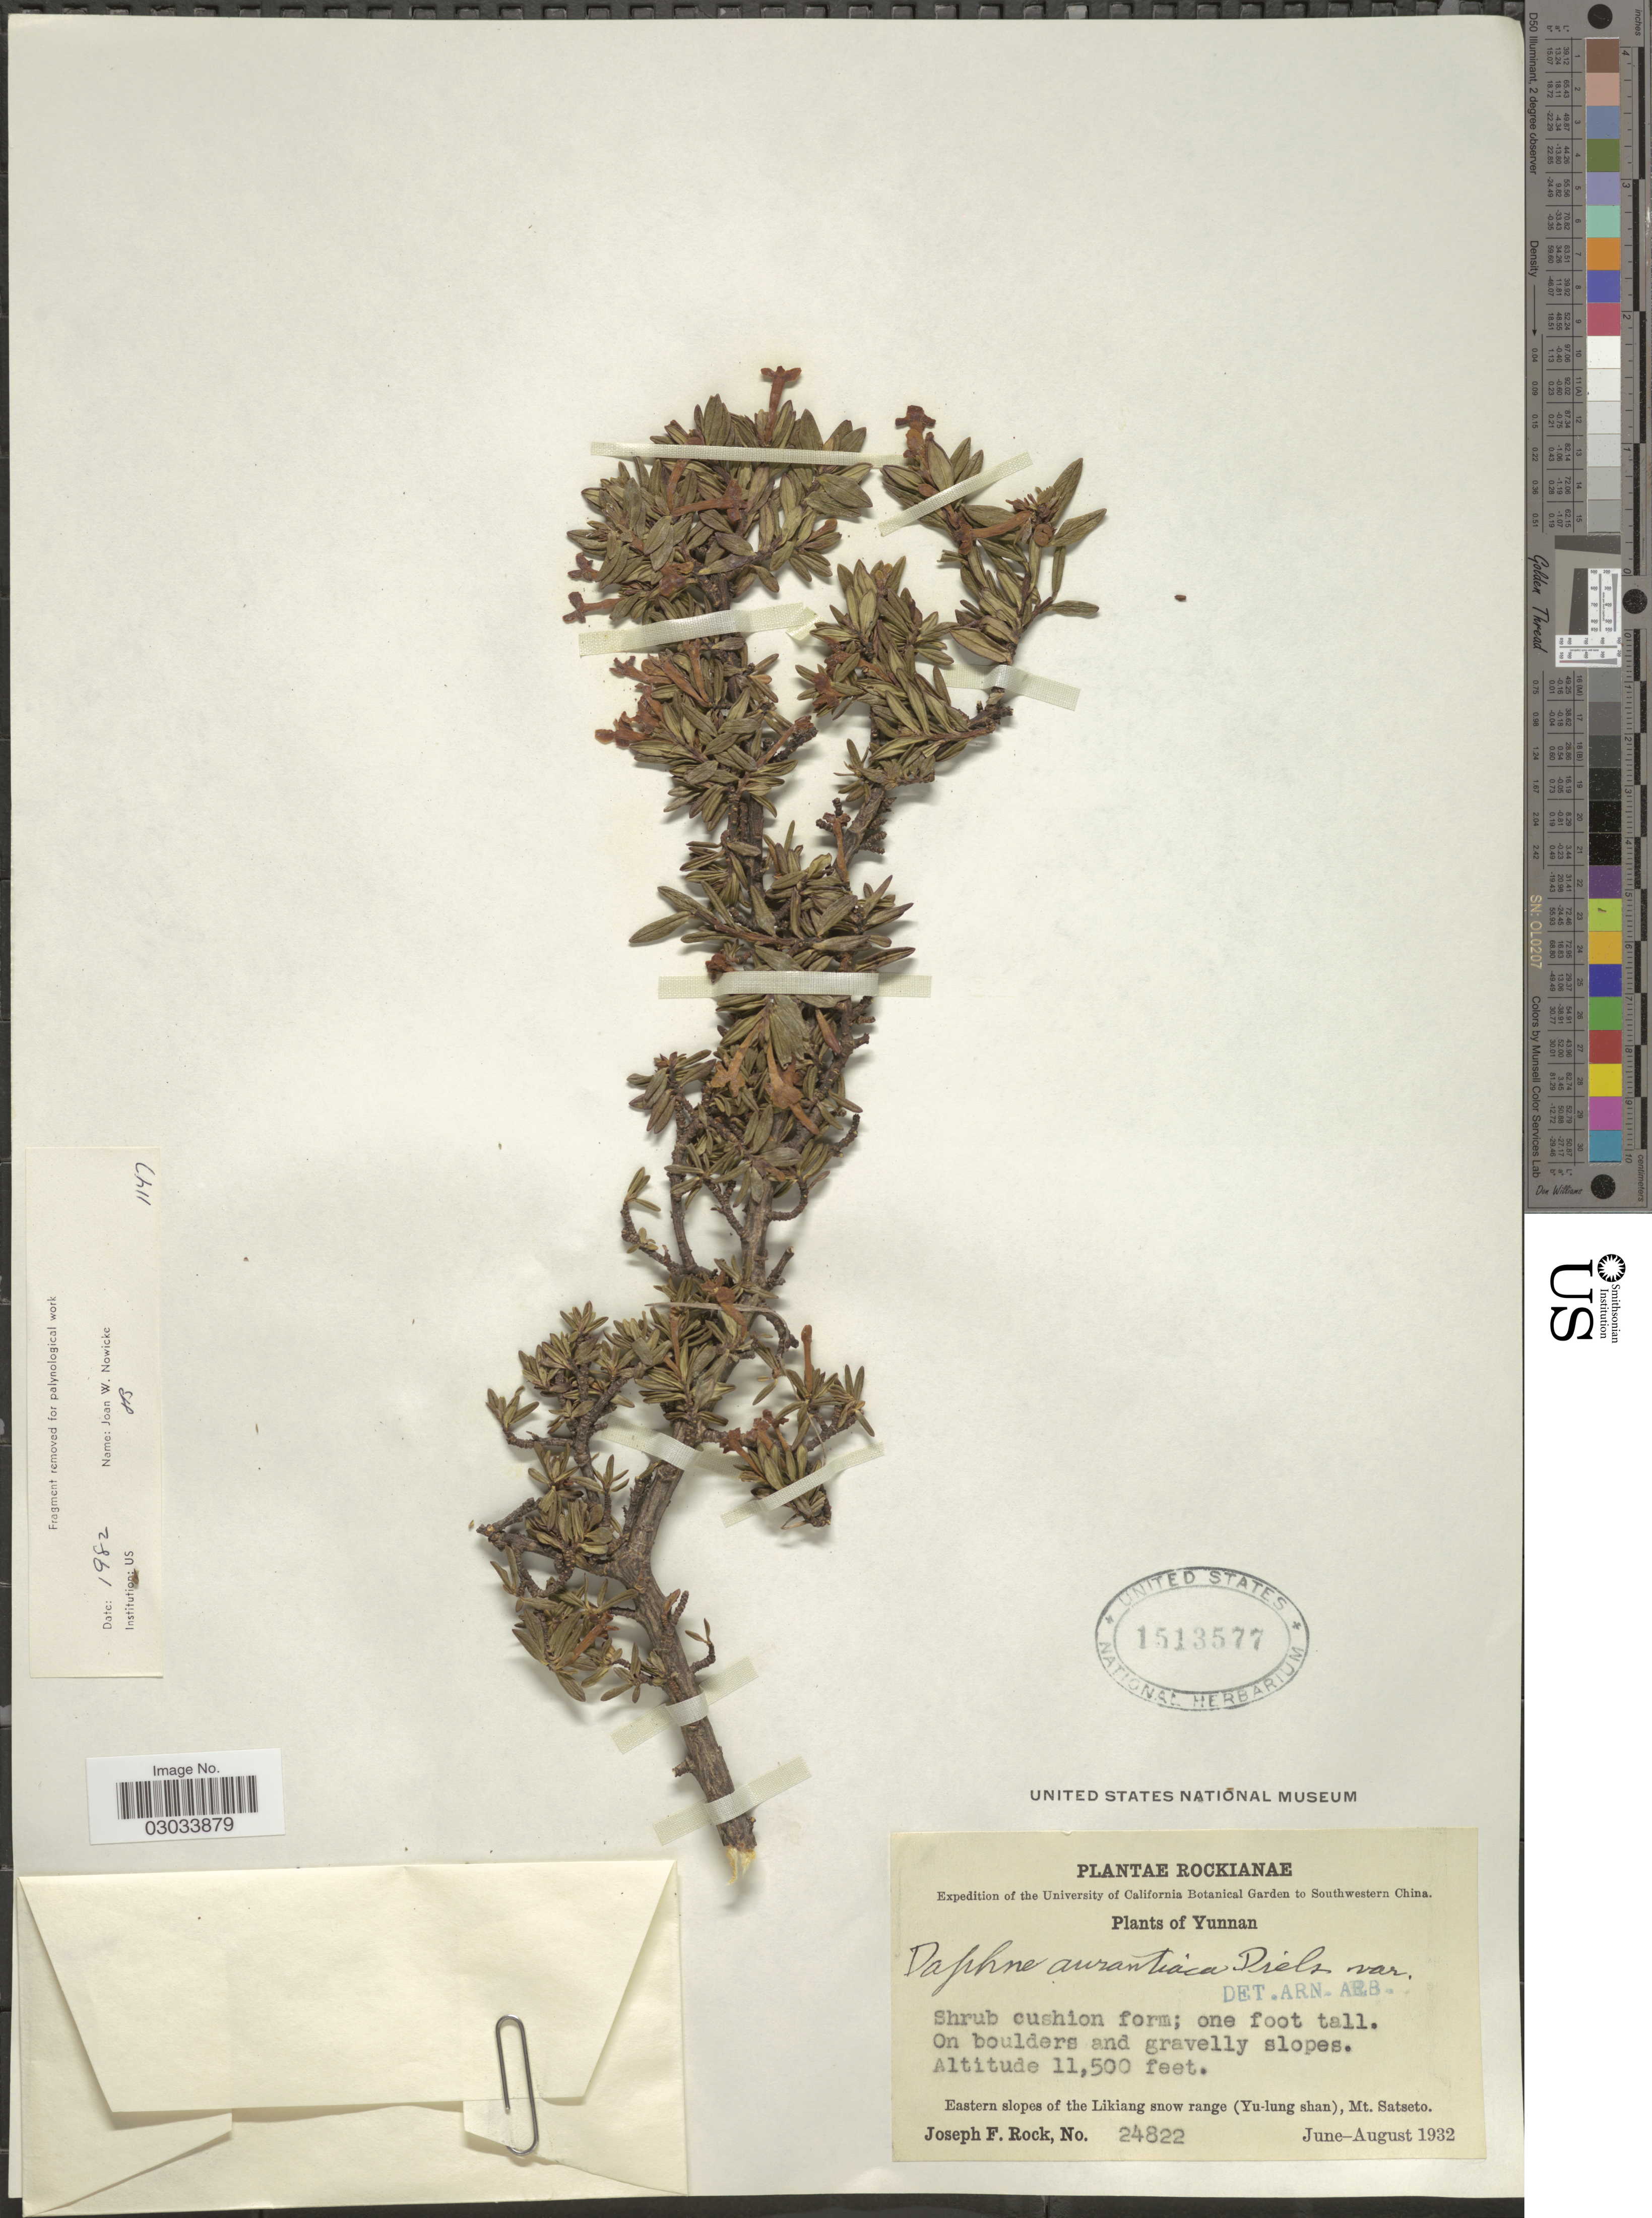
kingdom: Plantae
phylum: Tracheophyta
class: Magnoliopsida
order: Malvales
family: Thymelaeaceae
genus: Daphne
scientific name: Daphne aurantiaca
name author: Diels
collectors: J. Rock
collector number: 24822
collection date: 1932-06/1932-08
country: China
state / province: Yunnan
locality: Eastern slopes of the Likiang snow range (Yu-lung shan), Mt. Satseto.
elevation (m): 3505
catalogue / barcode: US 1513577